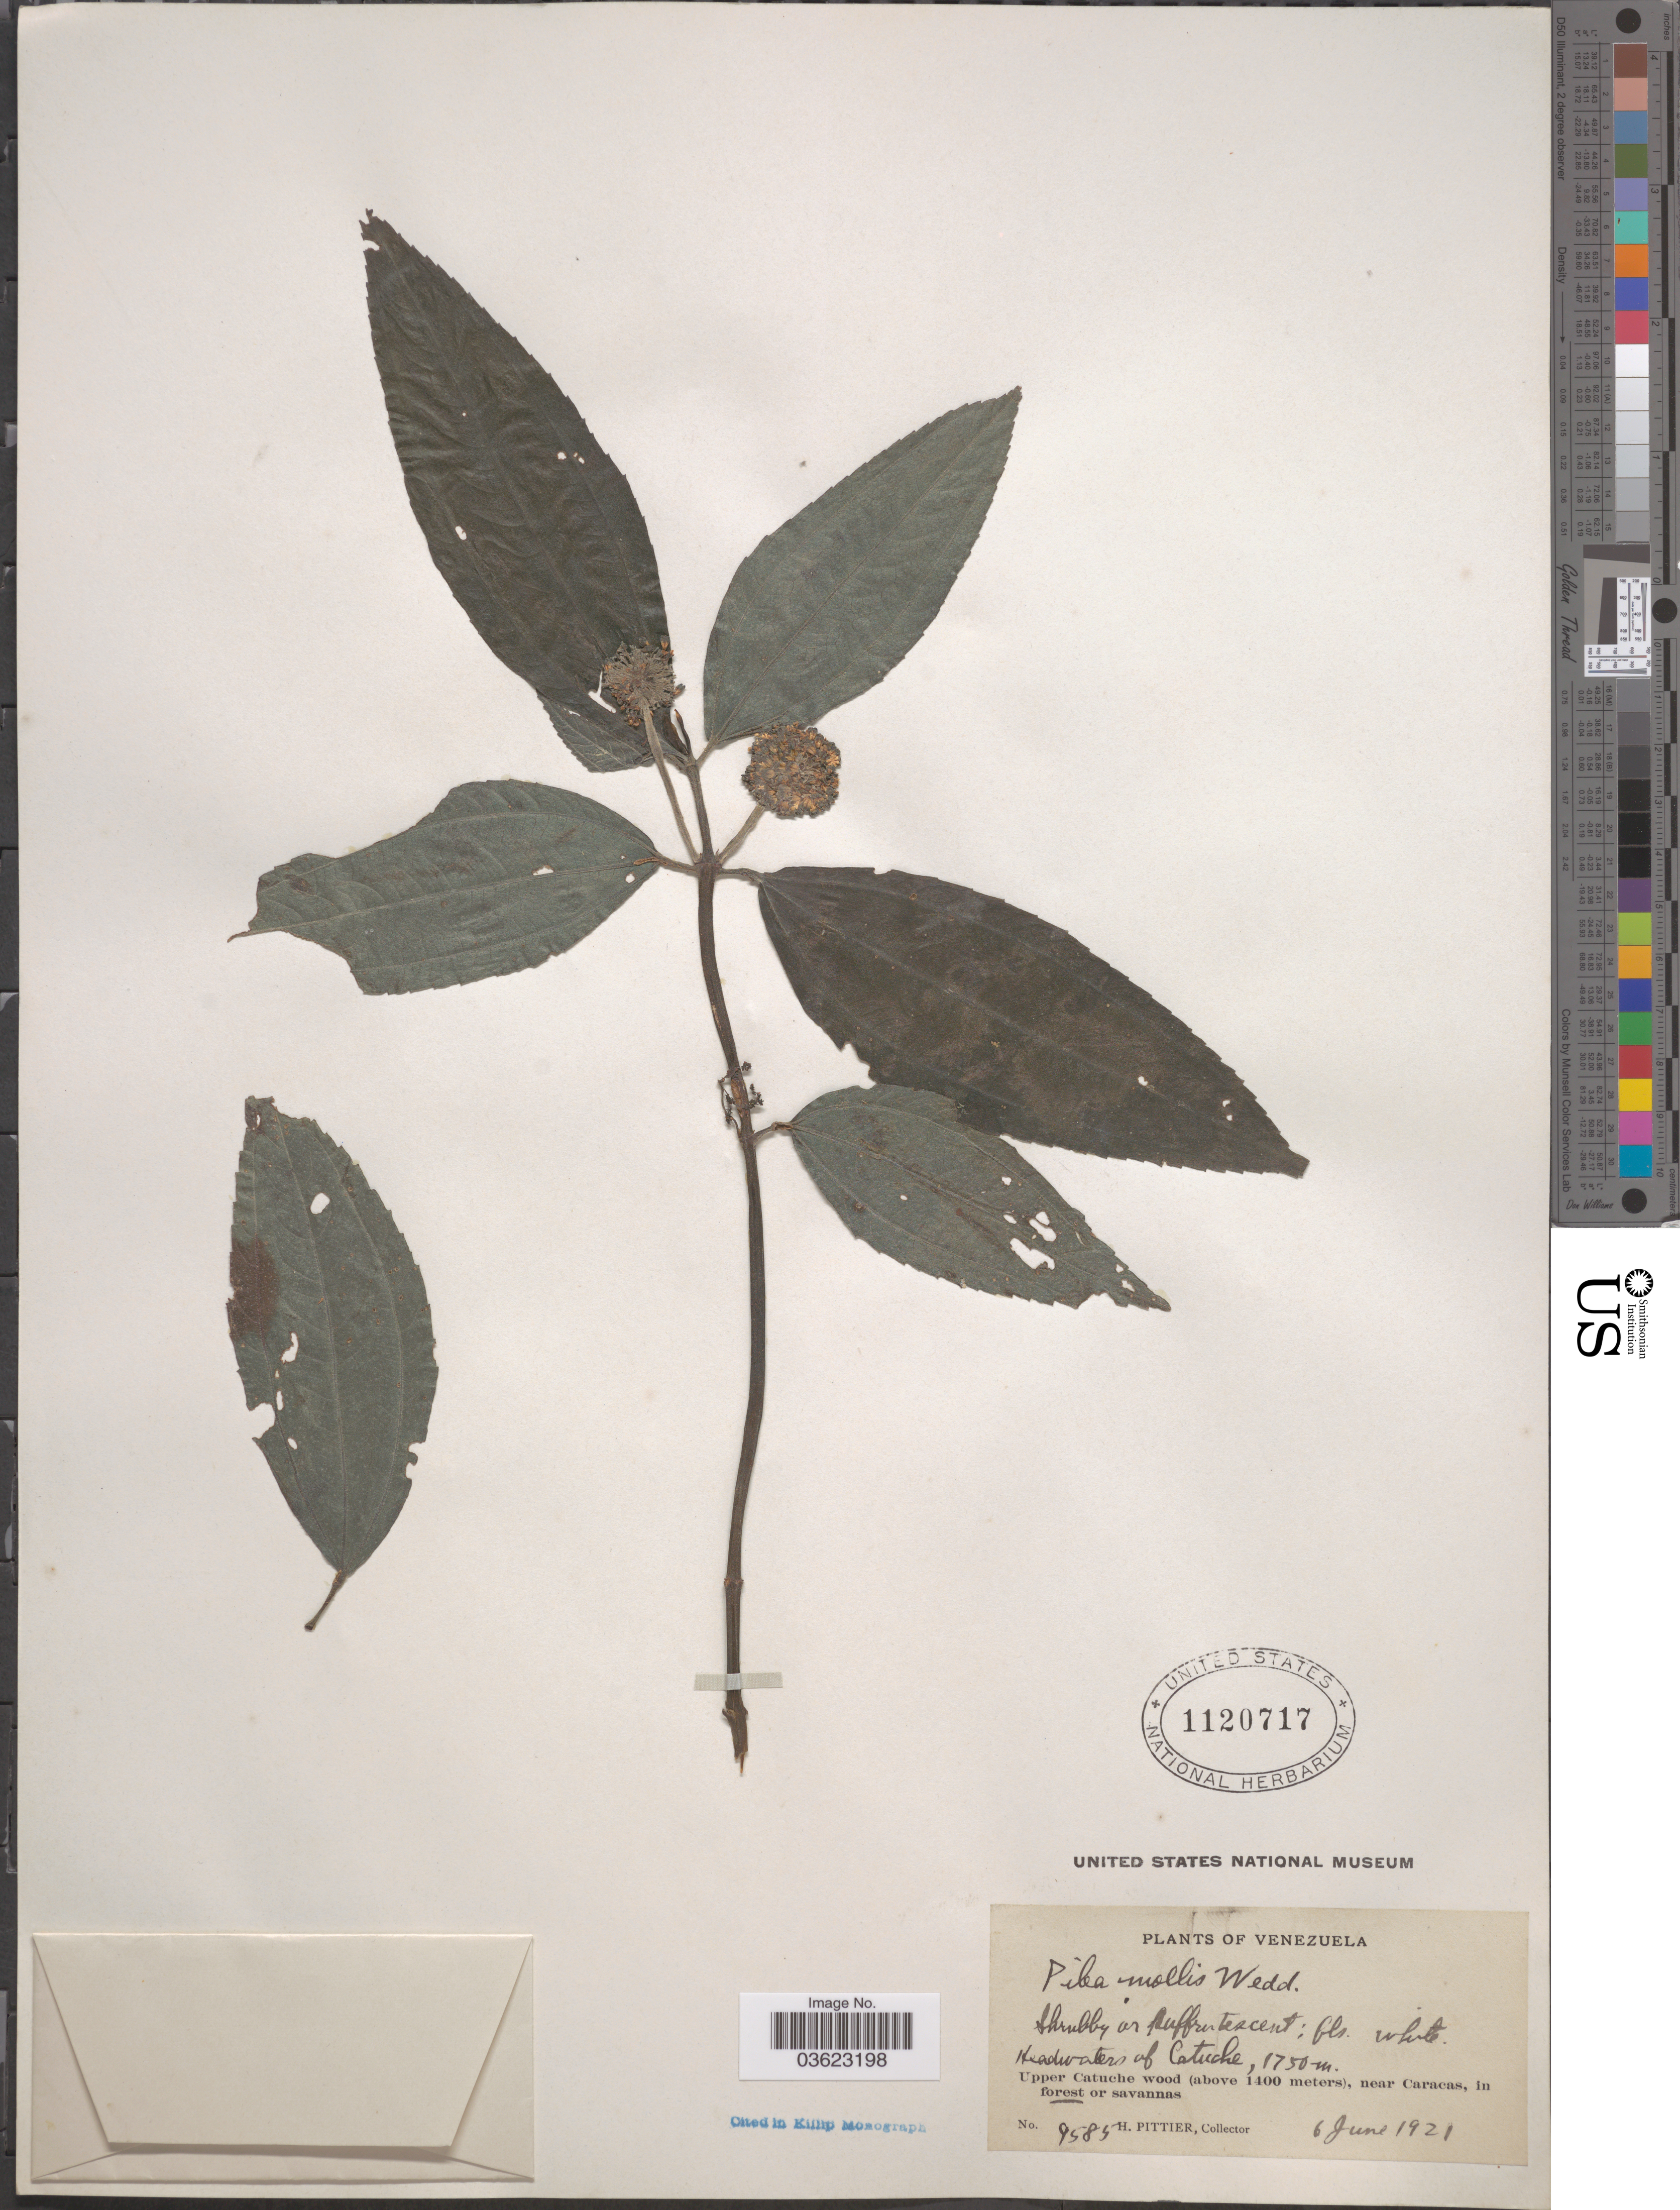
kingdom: Plantae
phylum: Tracheophyta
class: Magnoliopsida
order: Rosales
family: Urticaceae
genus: Pilea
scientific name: Pilea mollis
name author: Wedd.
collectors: H. F. Pittier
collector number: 9585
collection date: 1921-06-06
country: Venezuela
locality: Headwaters of Catuche. Upper Catuche wood, near Caracas.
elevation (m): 1750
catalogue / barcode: US 1120717